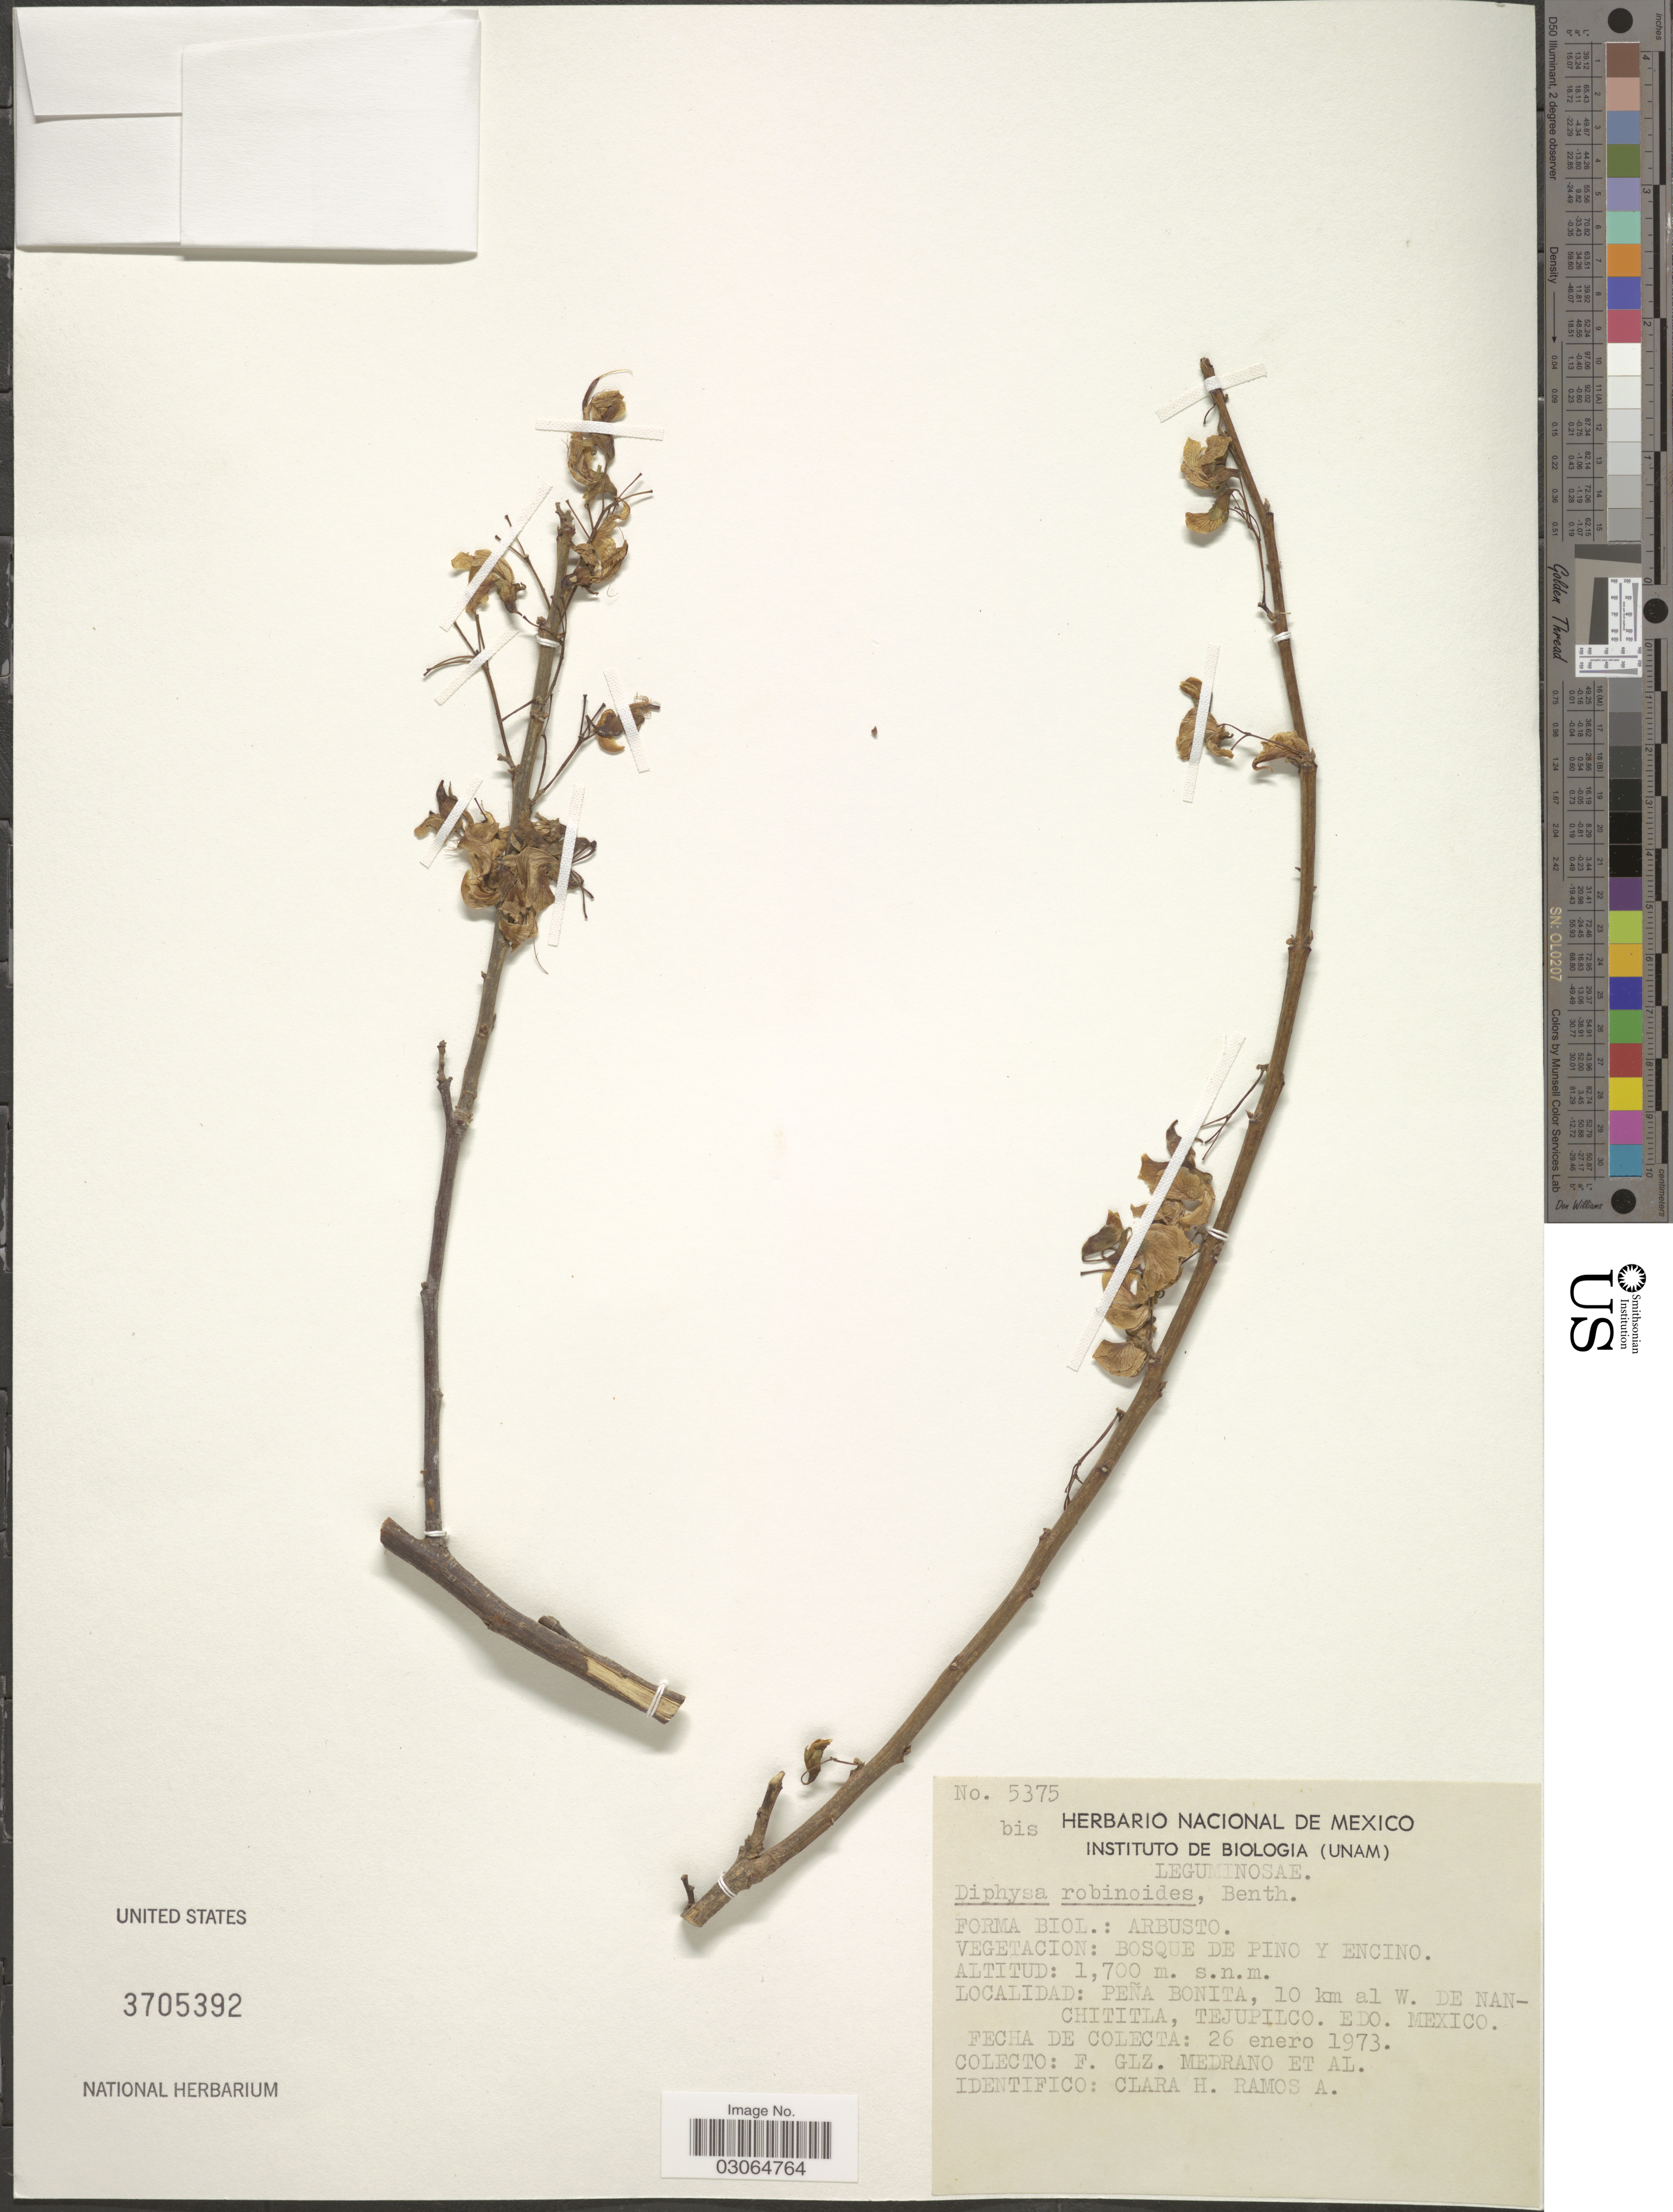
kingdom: Plantae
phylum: Tracheophyta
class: Magnoliopsida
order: Fabales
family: Fabaceae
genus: Diphysa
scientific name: Diphysa robinioides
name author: Benth.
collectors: F. Medrano & et al.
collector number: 5375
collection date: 1973-01-26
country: Mexico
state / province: México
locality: Peña Bonita, 10 km al W. de Nanchititla, Tejupilco.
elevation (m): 1700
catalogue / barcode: US 3705392